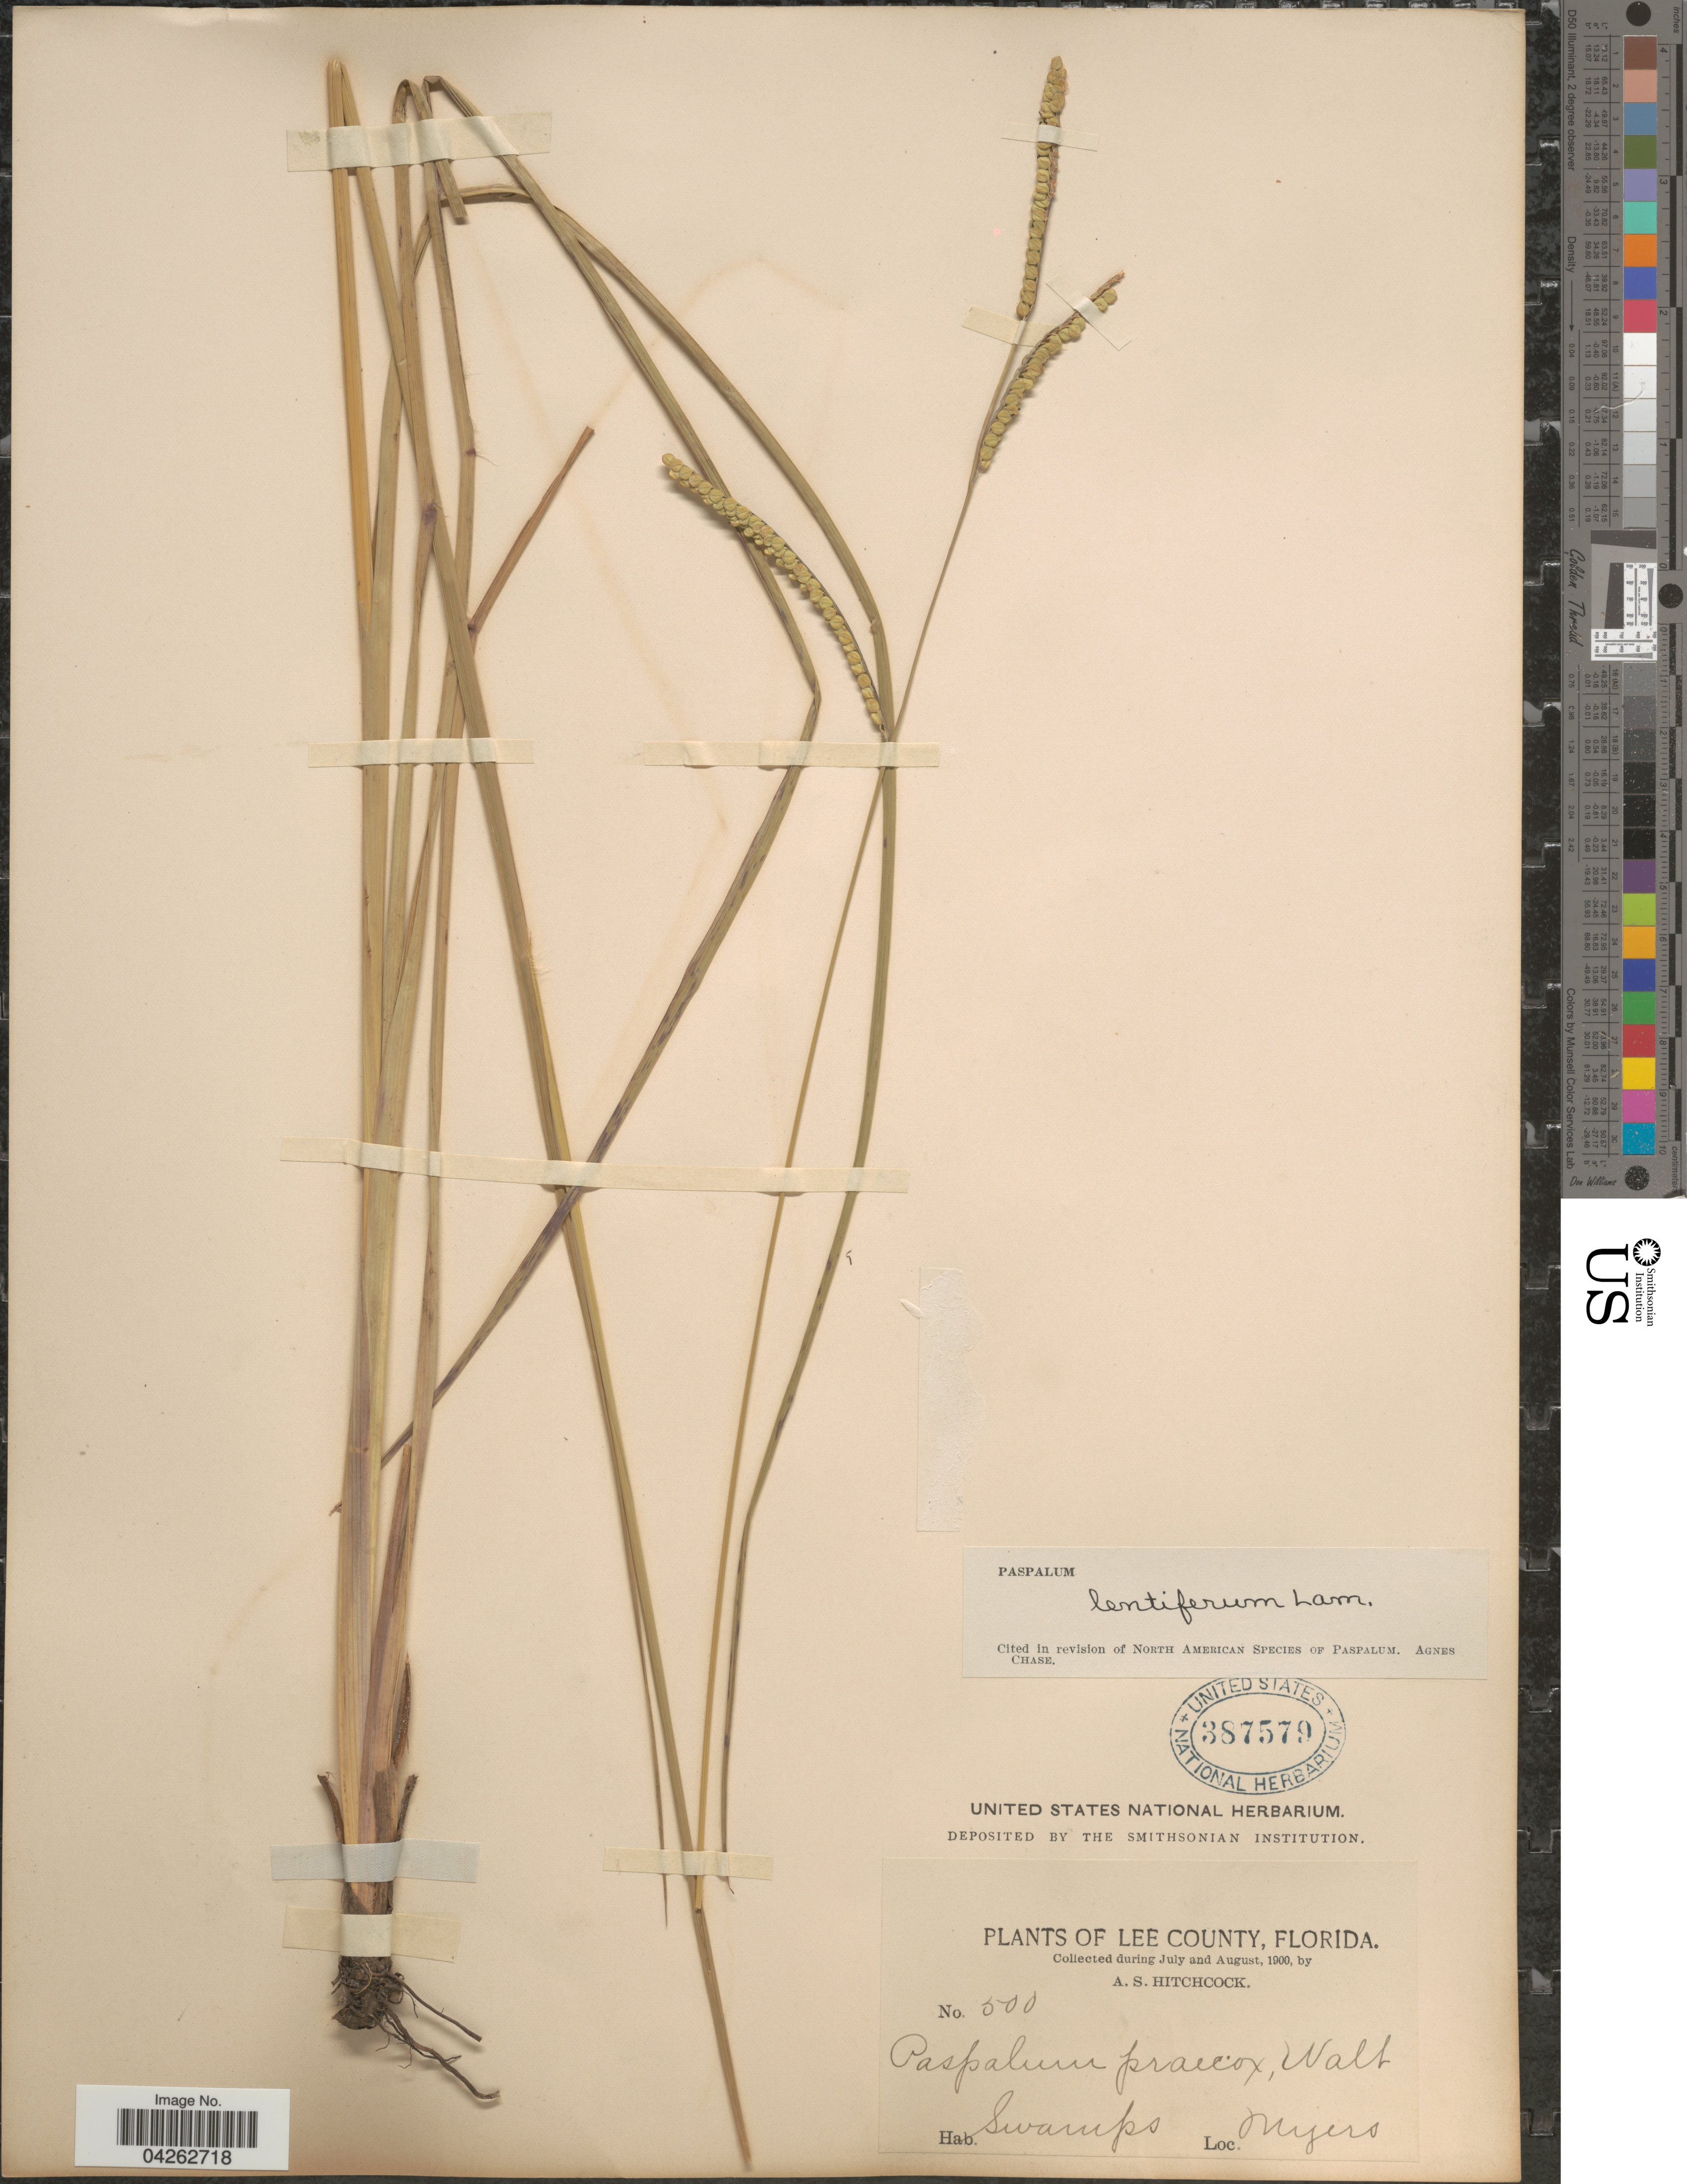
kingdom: Plantae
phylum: Tracheophyta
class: Liliopsida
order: Poales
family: Poaceae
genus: Paspalum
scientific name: Paspalum lentiferum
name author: Lam.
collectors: A. S. Hitchcock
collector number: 500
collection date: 1900-07/1900-08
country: United States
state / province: Florida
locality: Lee County. Swamps. Myers.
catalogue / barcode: US 387579